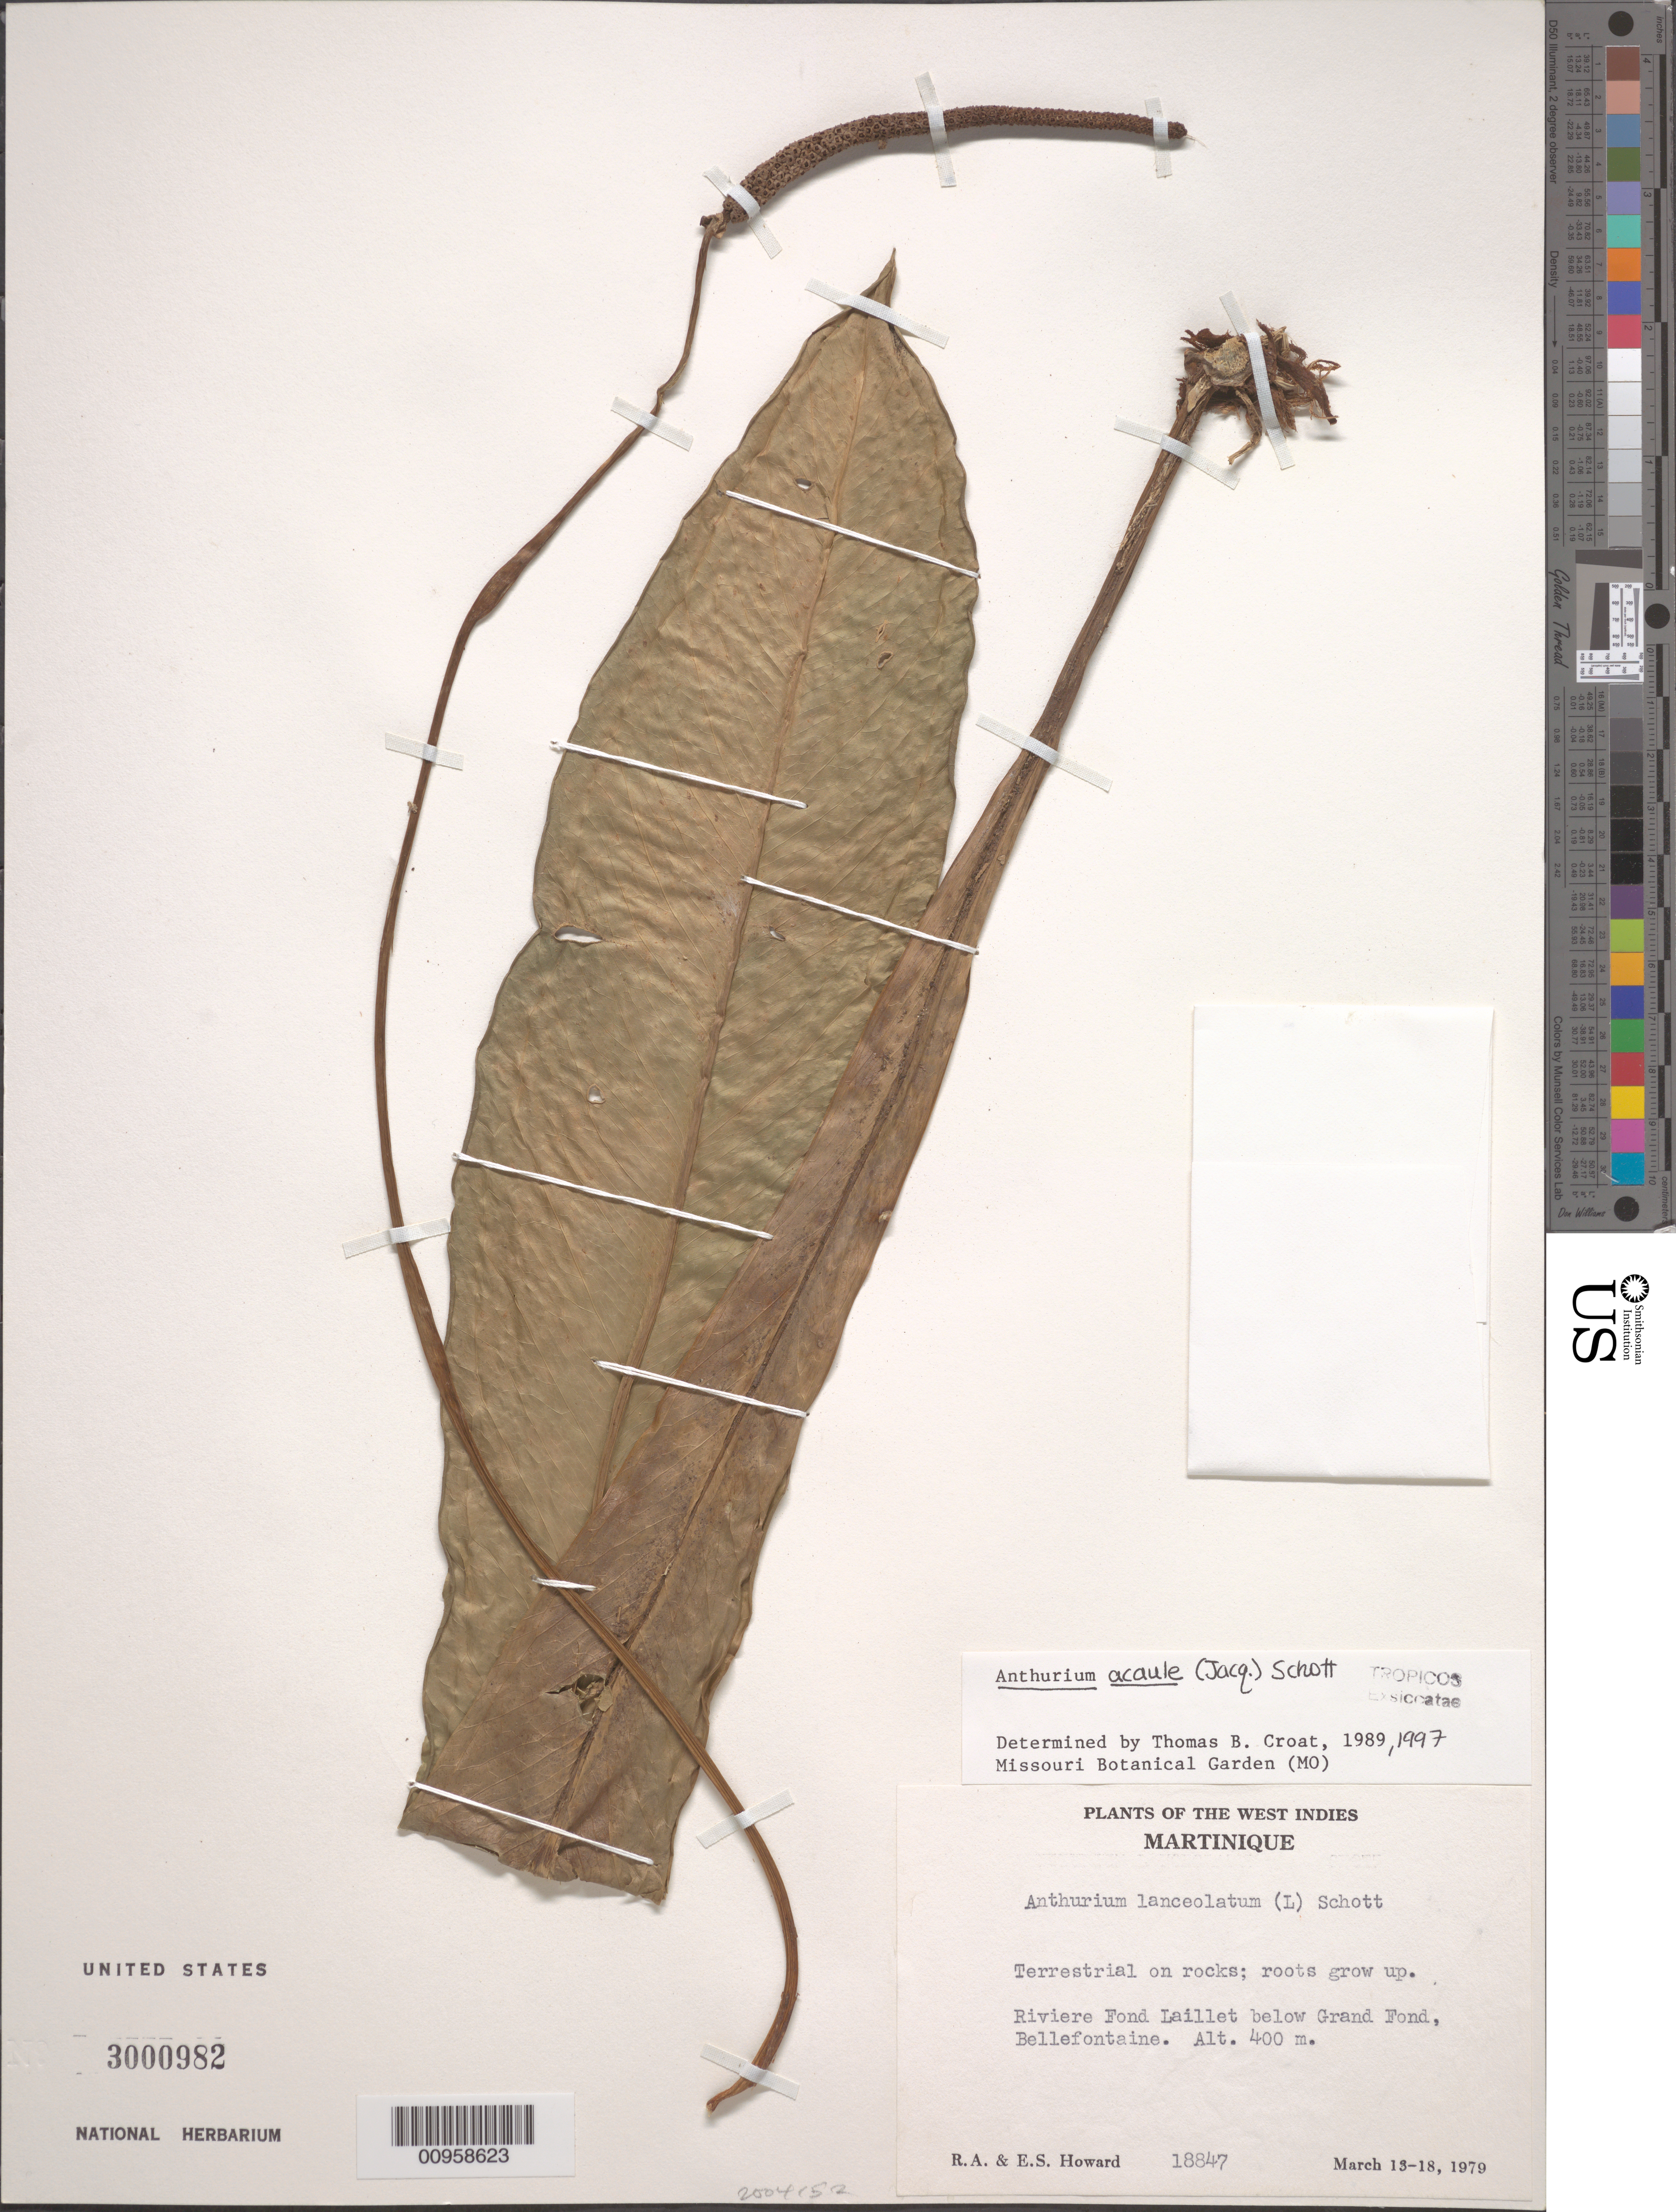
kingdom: Plantae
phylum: Tracheophyta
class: Liliopsida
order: Alismatales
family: Araceae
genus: Anthurium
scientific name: Anthurium acaule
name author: (Jacq.) Schott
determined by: Croat, Thomas B., Missouri Botanical Garden (MO)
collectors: R. A. Howard & E. S. Howard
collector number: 18847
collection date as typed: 13 Mar 1979 to 18 Mar 1979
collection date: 1979-03-13/1979-03-18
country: Martinique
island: Martinique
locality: Rivière Fond Laillet below Grand Fond, Bellefontaine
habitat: On rocks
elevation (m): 400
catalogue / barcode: US 3000982